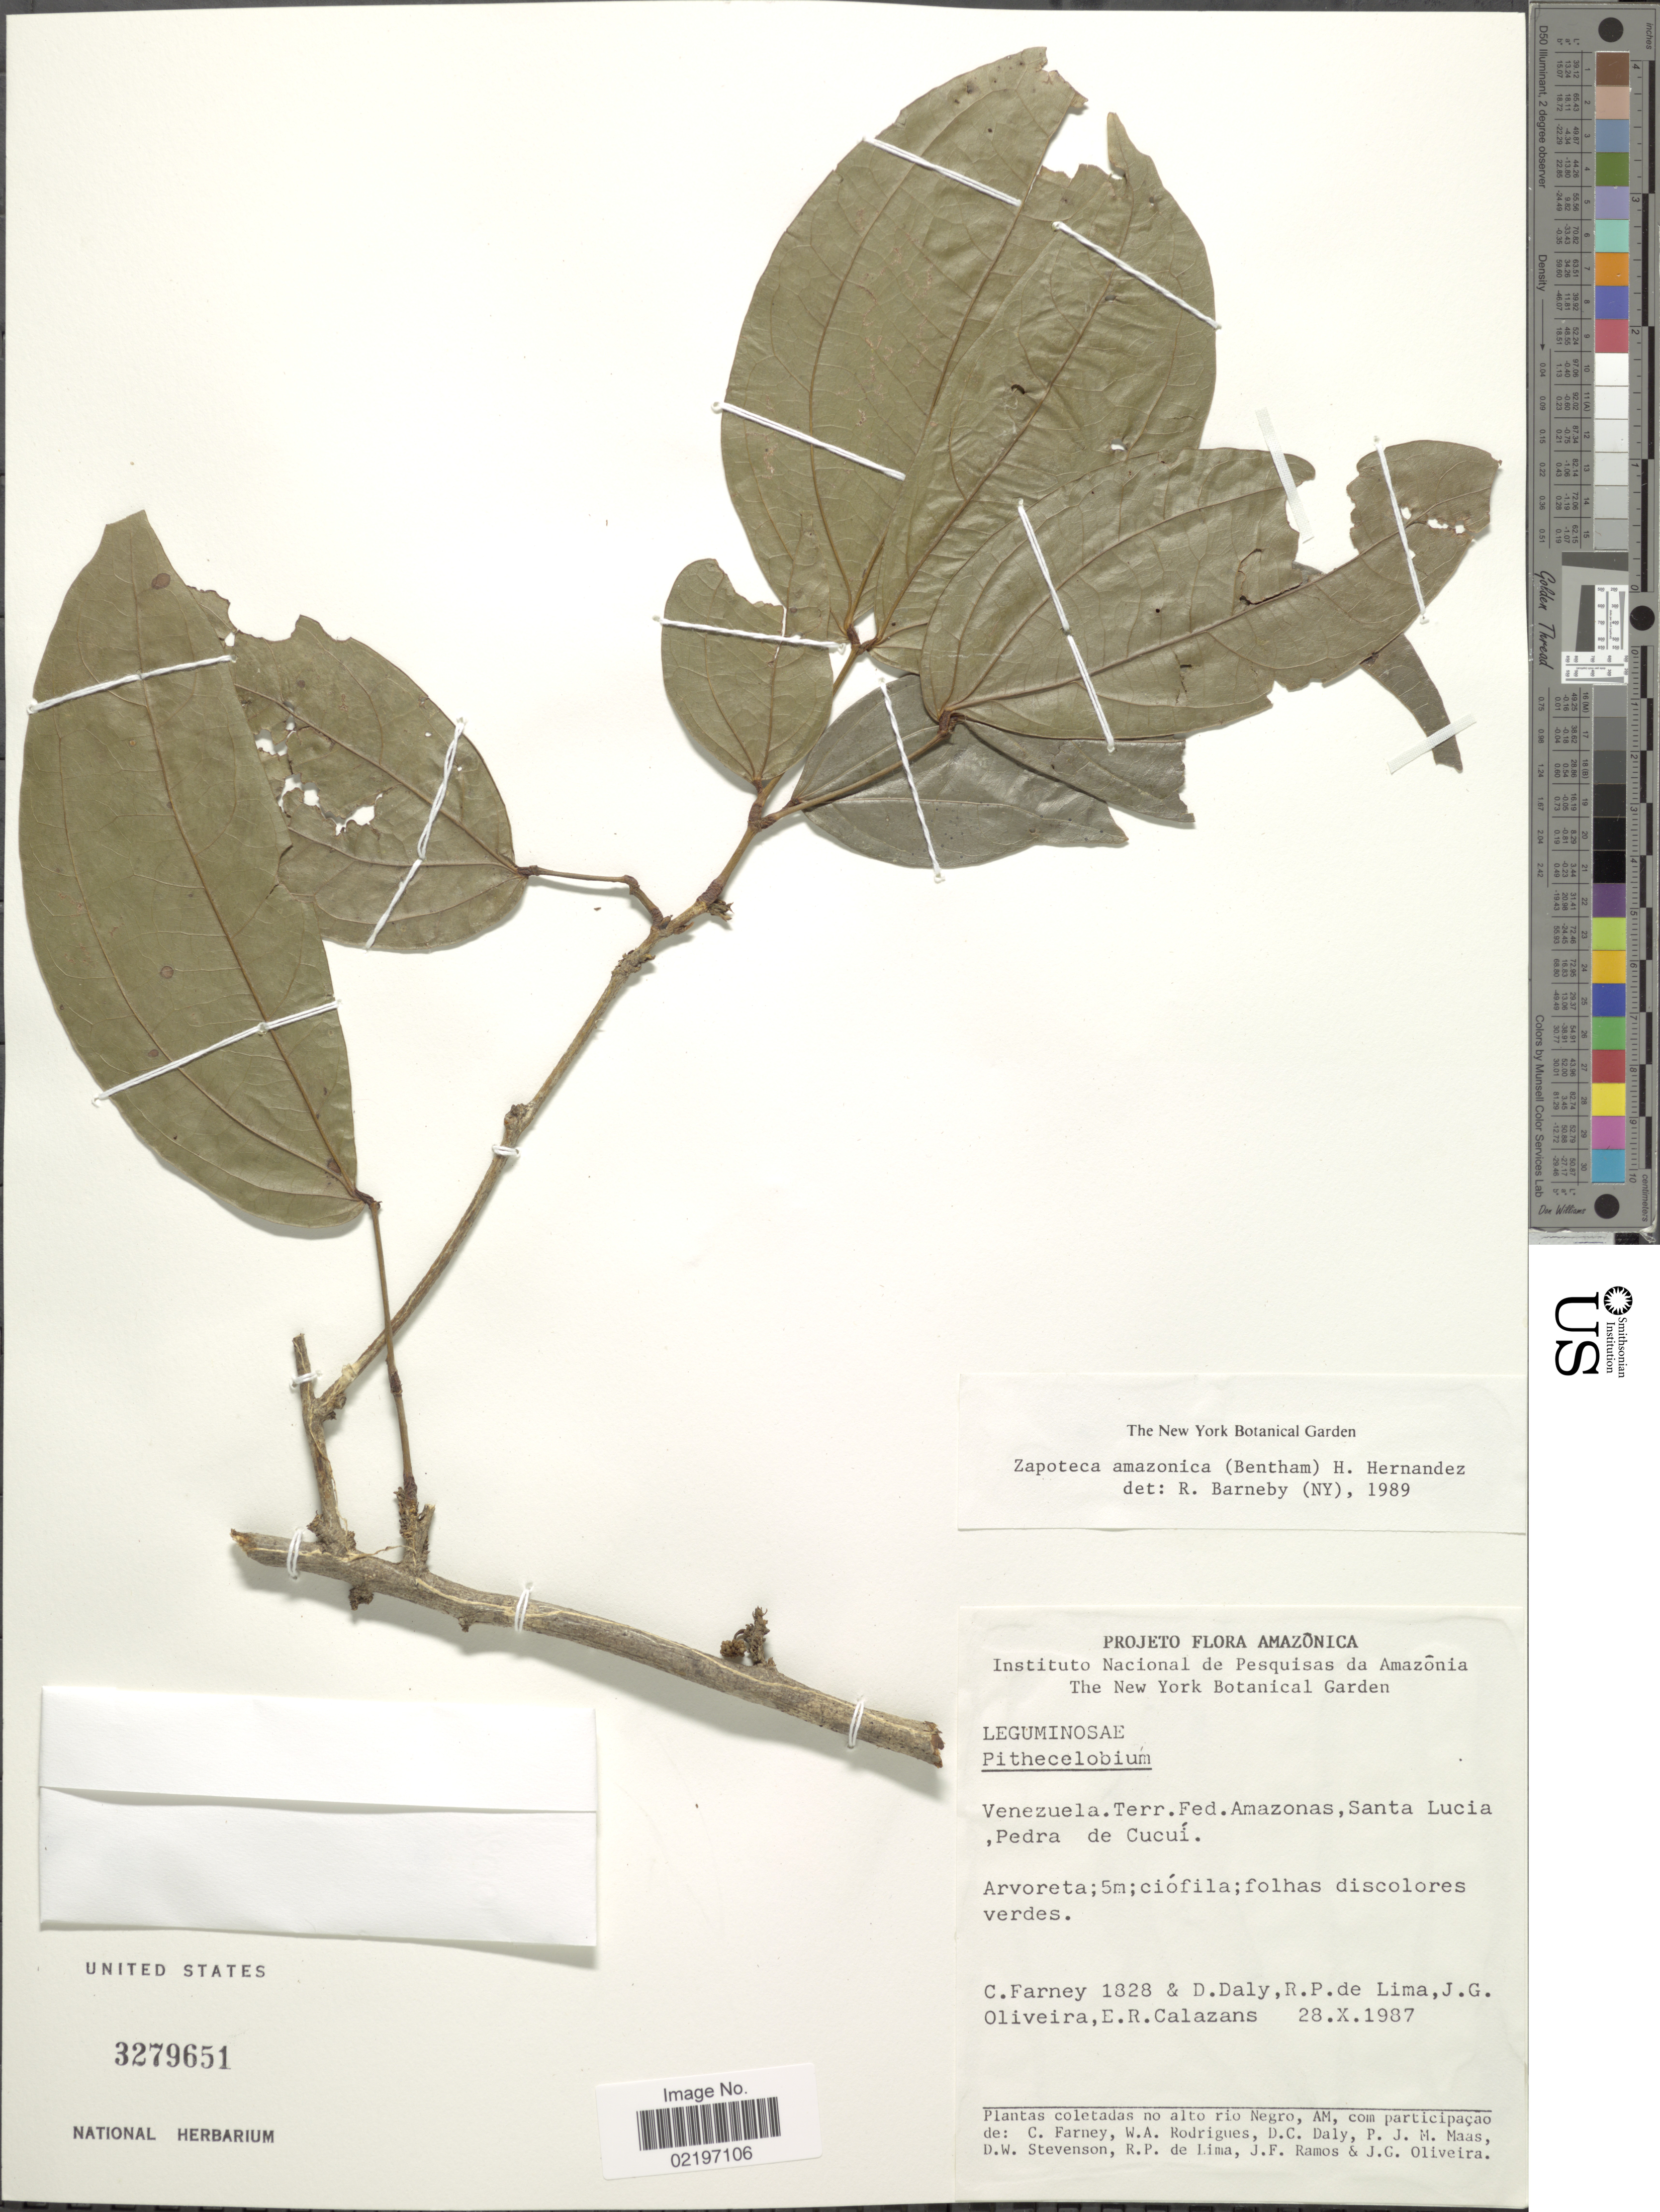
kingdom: Plantae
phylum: Tracheophyta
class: Magnoliopsida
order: Fabales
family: Fabaceae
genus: Zapoteca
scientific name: Zapoteca amazonica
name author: (Benth.) H.M. Hern.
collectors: C. Farney, D. C. Daly, R. P. Lima, J. G. Oliveira & E. R.Calazans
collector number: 1828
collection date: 1987-10-28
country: Venezuela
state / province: Amazonas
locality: Santa Lucia Pedra de Cucui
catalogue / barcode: US 3279651